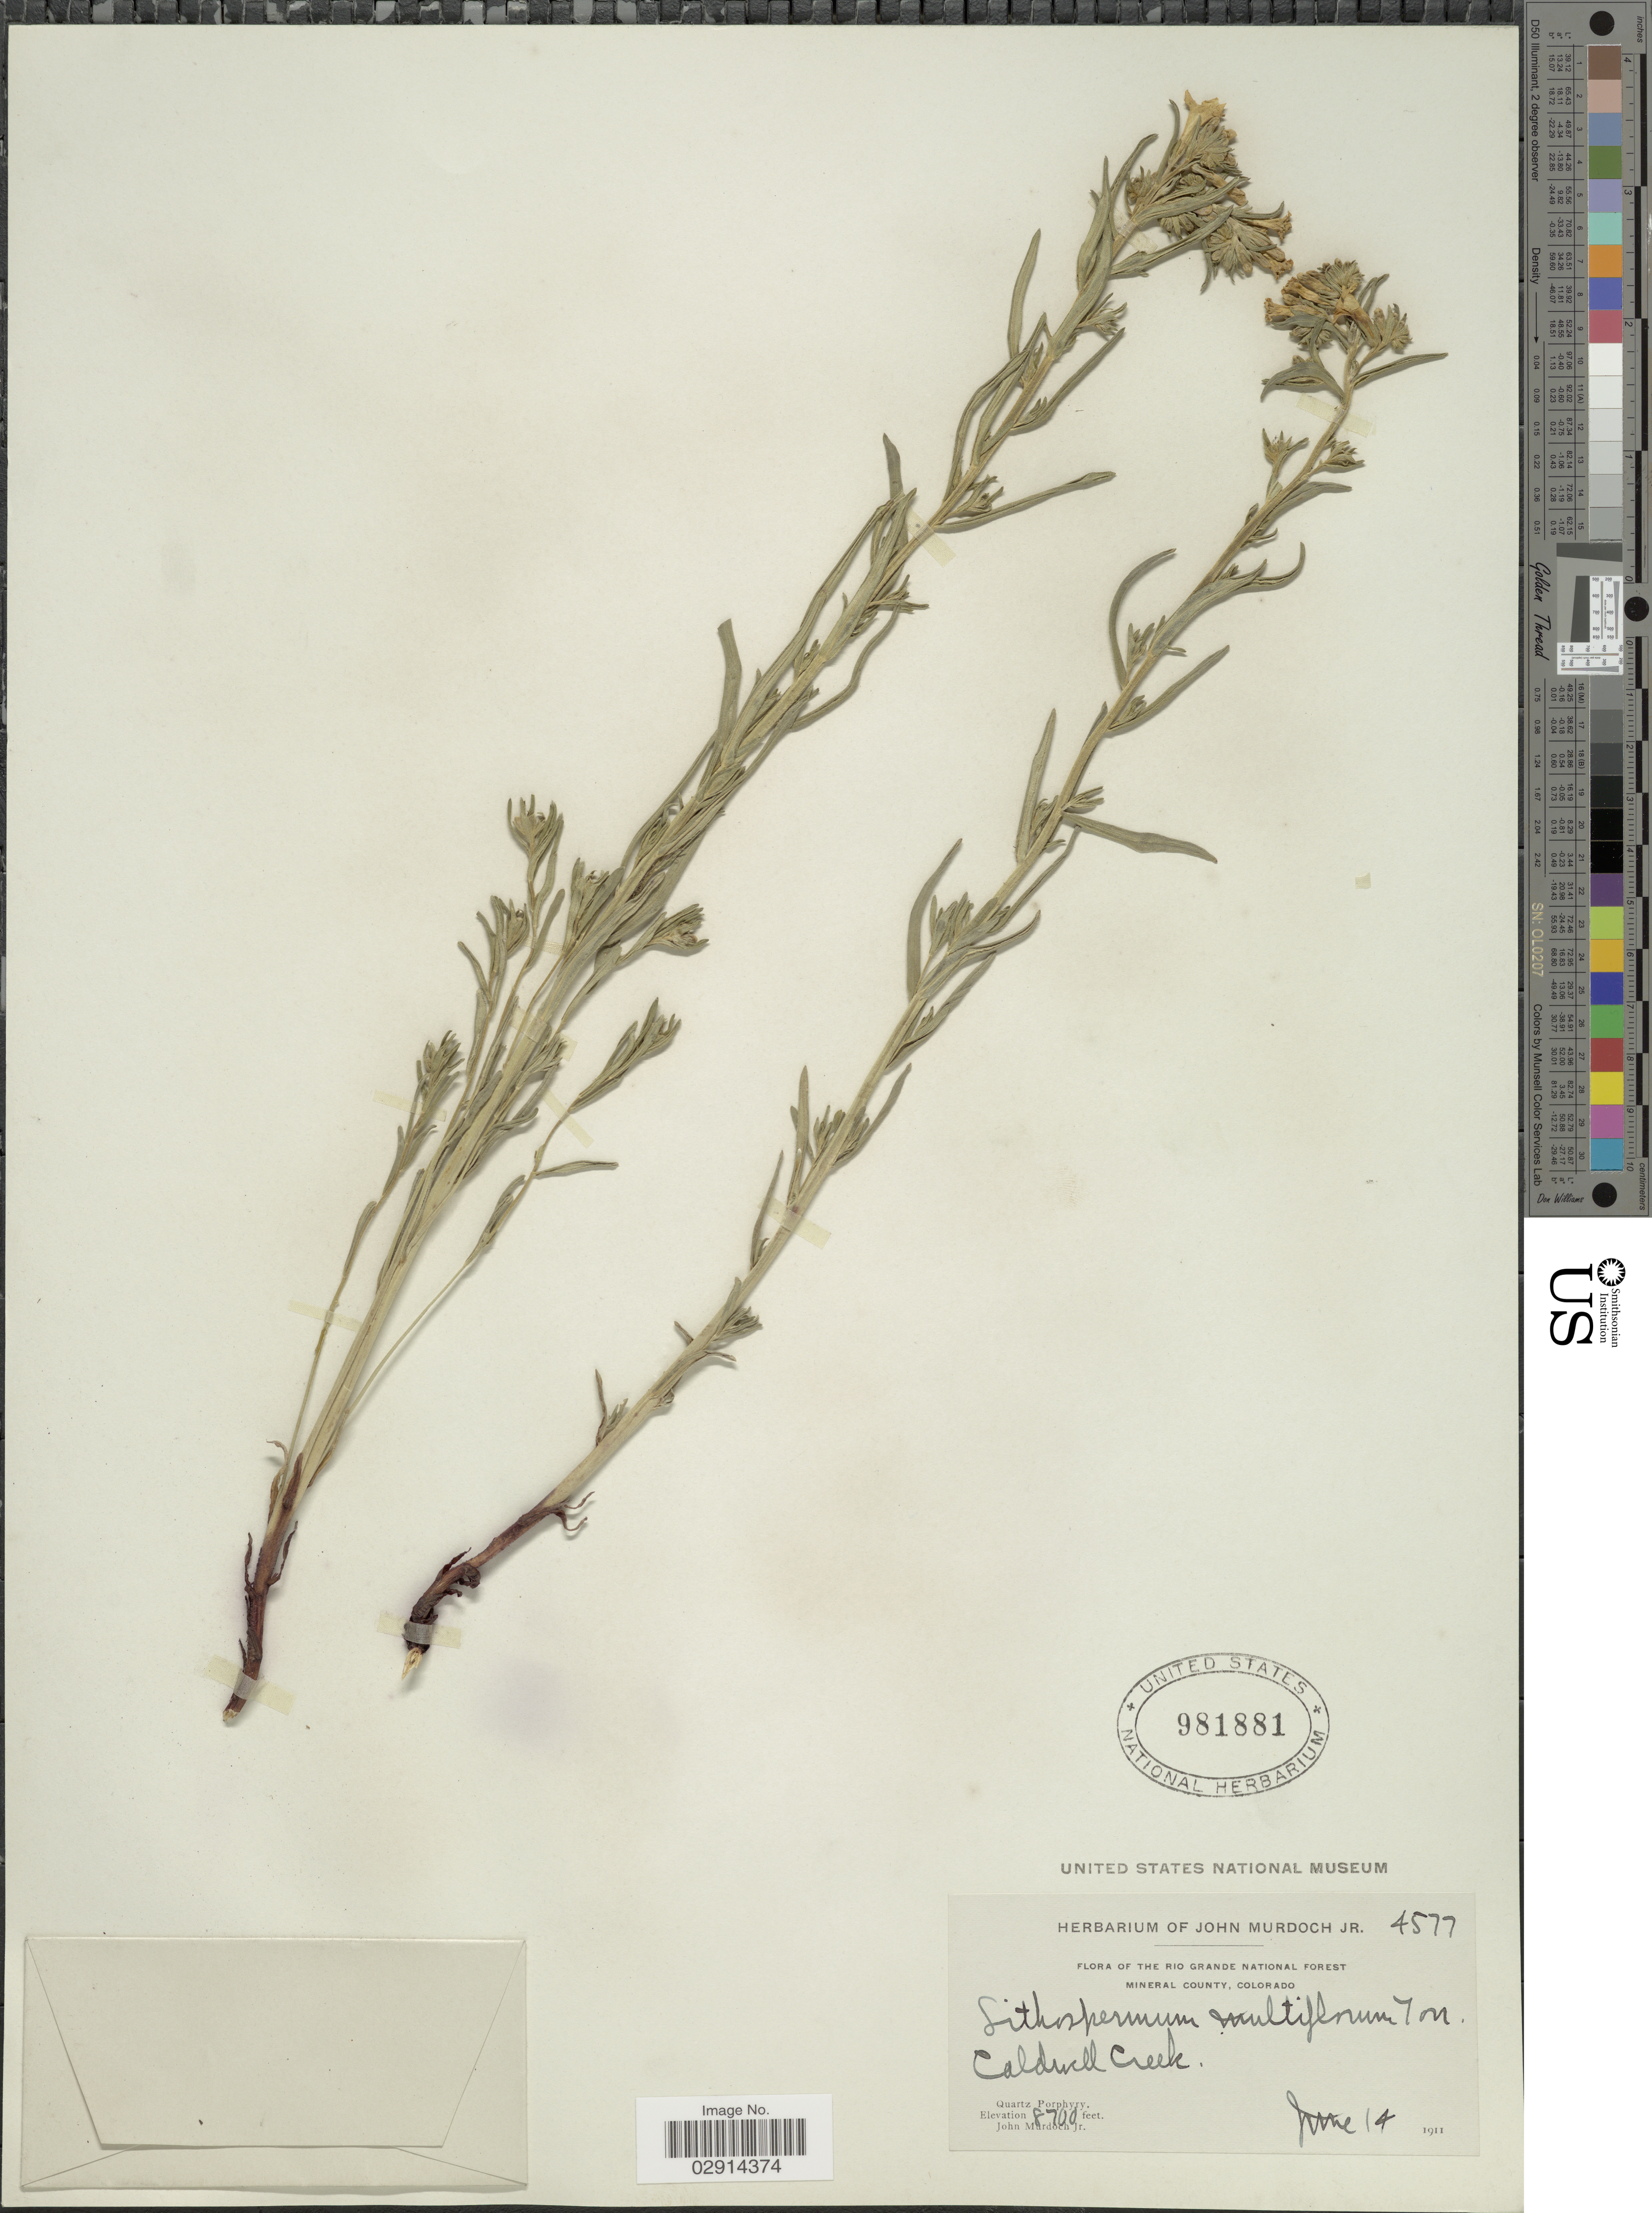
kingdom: Plantae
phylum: Tracheophyta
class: Magnoliopsida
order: Boraginales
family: Boraginaceae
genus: Lithospermum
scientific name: Lithospermum multiflorum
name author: Torr. ex A. Gray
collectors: J. Murdoch Jr.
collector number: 4577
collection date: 1911-06-14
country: United States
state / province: Colorado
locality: The Rio Grande National Forest, Mineral County, Caldwell Creek.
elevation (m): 2652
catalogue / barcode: US 981881